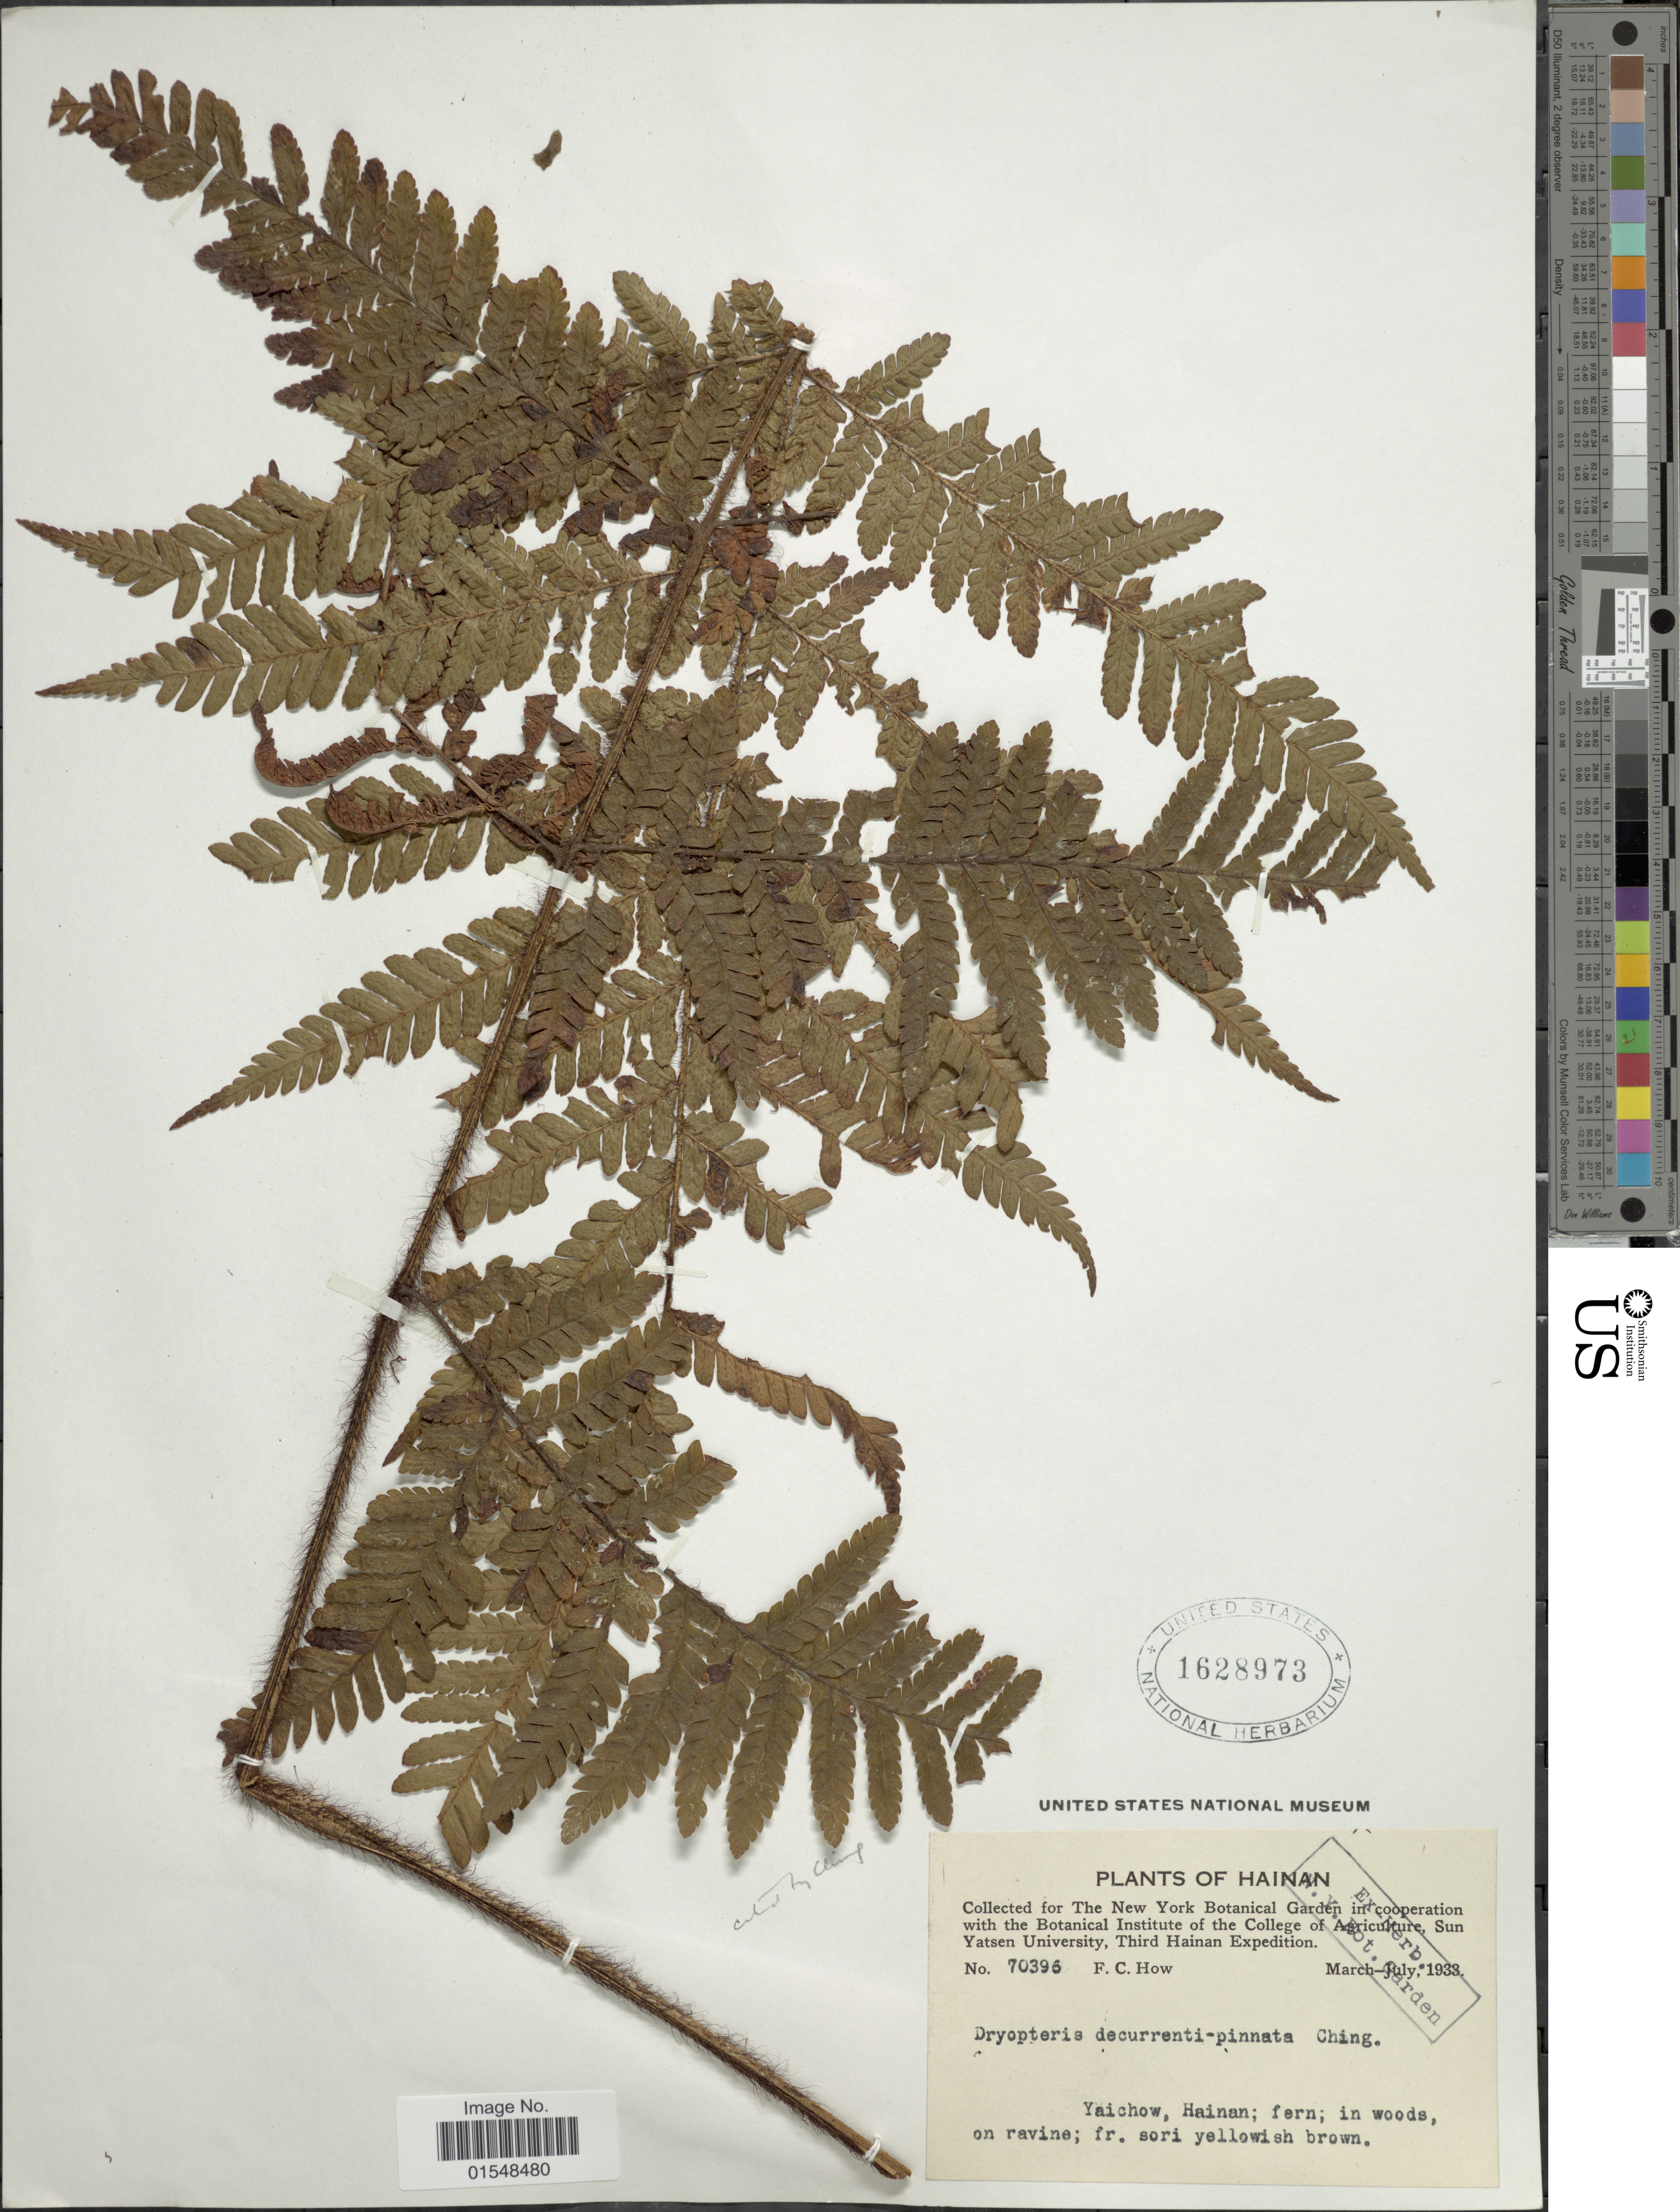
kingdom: Plantae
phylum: Tracheophyta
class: Polypodiopsida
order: Polypodiales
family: Dryopteridaceae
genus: Ctenitis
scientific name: Ctenitis decurrentipinnata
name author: (Ching) Tardieu & C. Chr.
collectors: F. C. How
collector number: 70396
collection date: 1933-03/1933-07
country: China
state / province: Hainan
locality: Yaichow, Hainan; fern; in woods, on ravine; fr. sori yellowish brown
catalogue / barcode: US 1628973